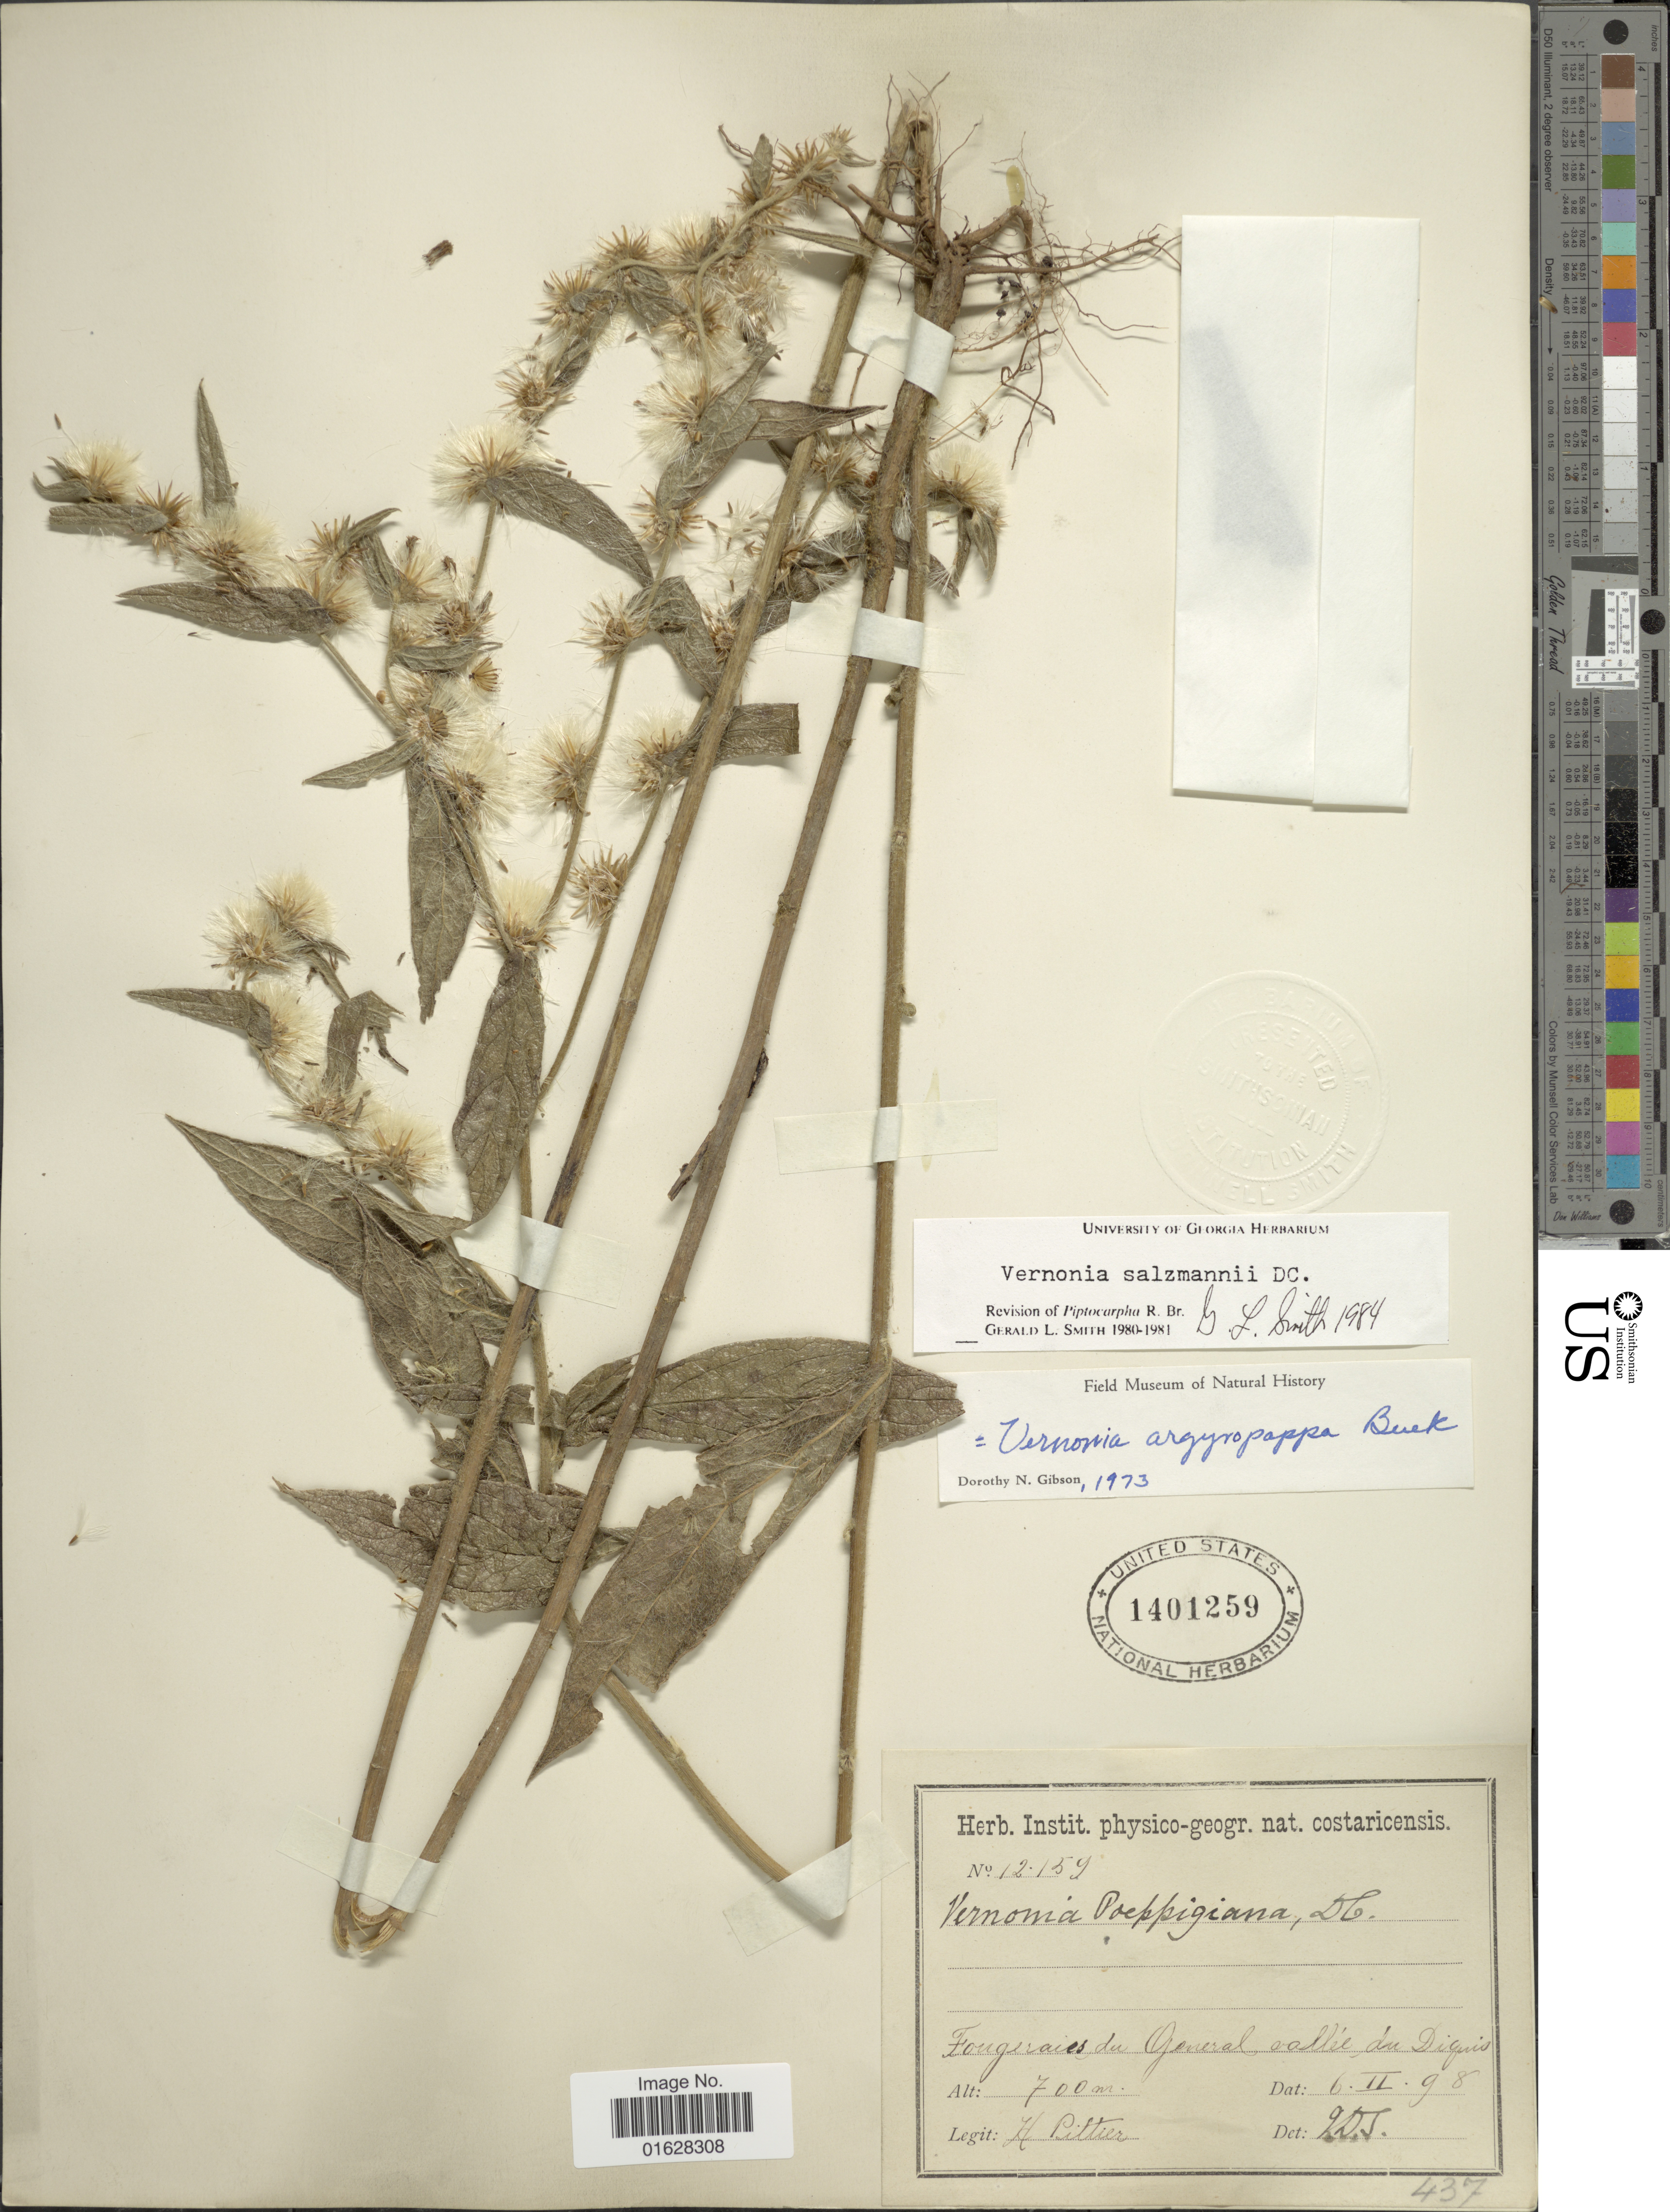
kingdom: Plantae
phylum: Tracheophyta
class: Magnoliopsida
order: Asterales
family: Asteraceae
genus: Lepidaploa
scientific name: Lepidaploa salzmannii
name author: (DC.) H. Rob.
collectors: H. F. Pittier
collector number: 12159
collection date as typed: Transcribed d/m/y: 6/2/98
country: Costa Rica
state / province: Puntarenas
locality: Valle del Diquis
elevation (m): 700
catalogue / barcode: US 1401259